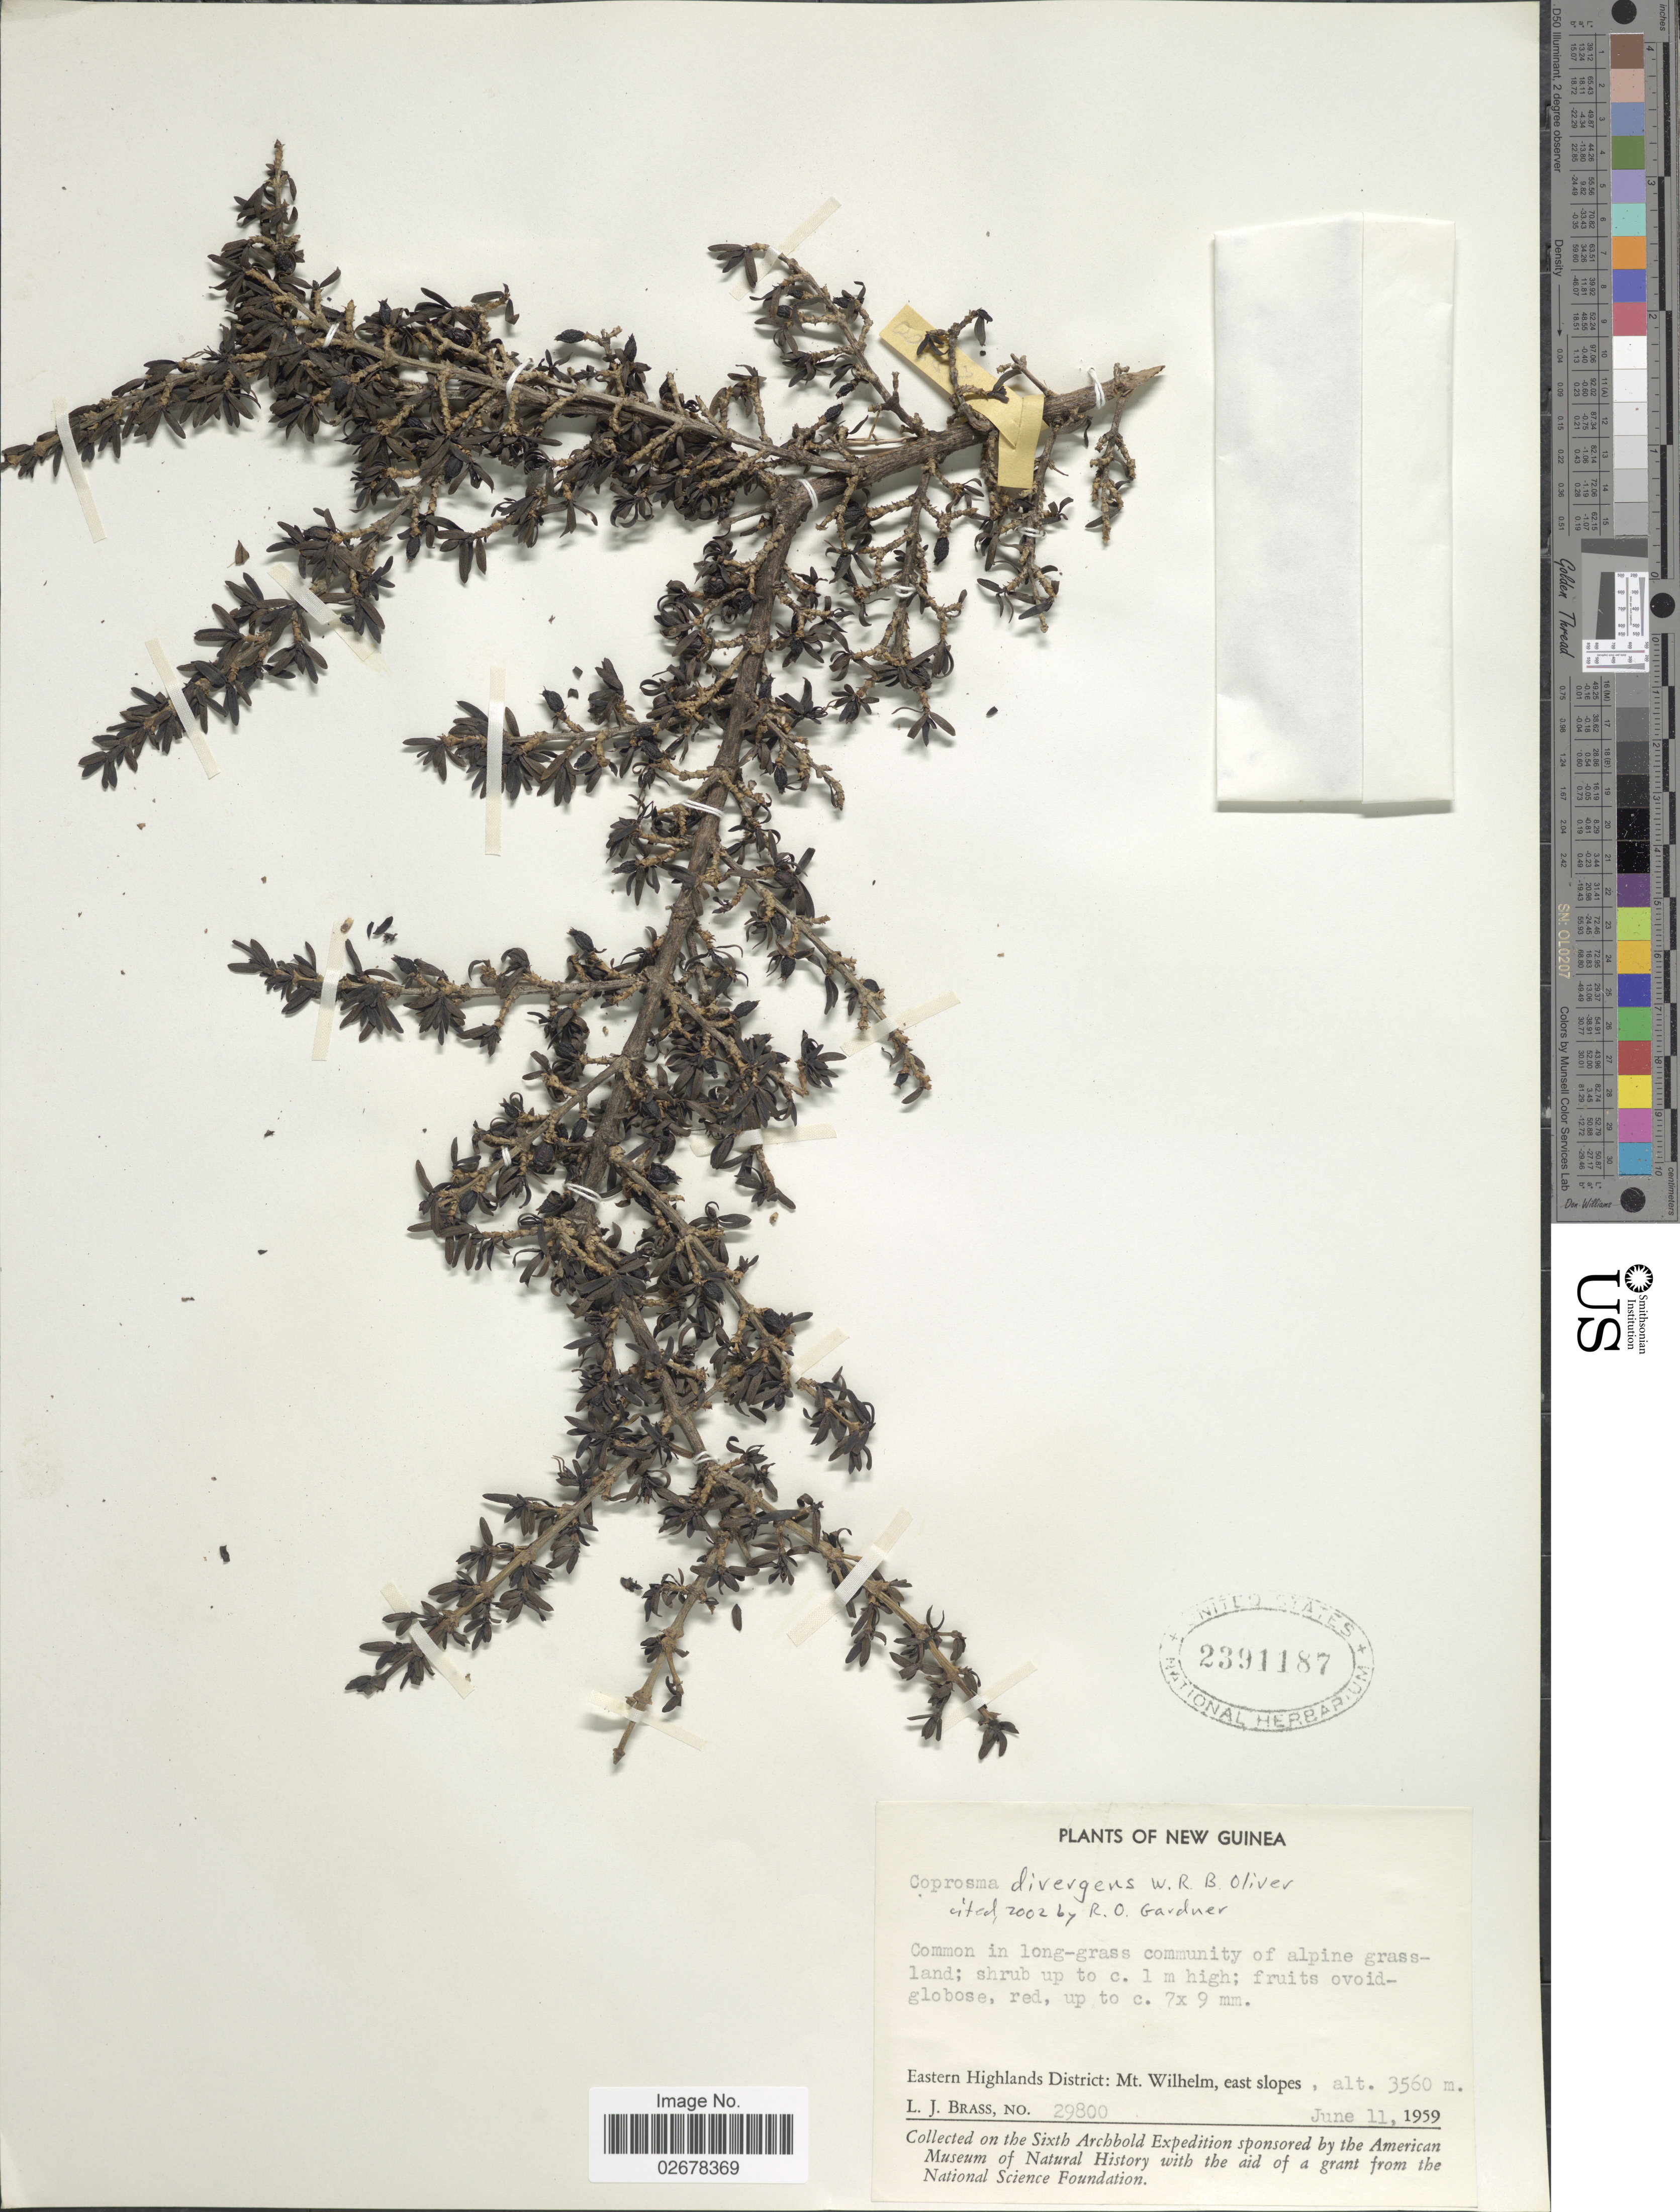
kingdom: Plantae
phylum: Tracheophyta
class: Magnoliopsida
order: Gentianales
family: Rubiaceae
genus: Coprosma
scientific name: Coprosma divergens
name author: W.R.B. Oliv.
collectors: L. J. Brass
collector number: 29800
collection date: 1959-06-11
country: Papua New Guinea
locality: New Guinea, Eastern Highlands District: Mt. Wilhelm, east slopes.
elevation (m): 3560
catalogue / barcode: US 2391187